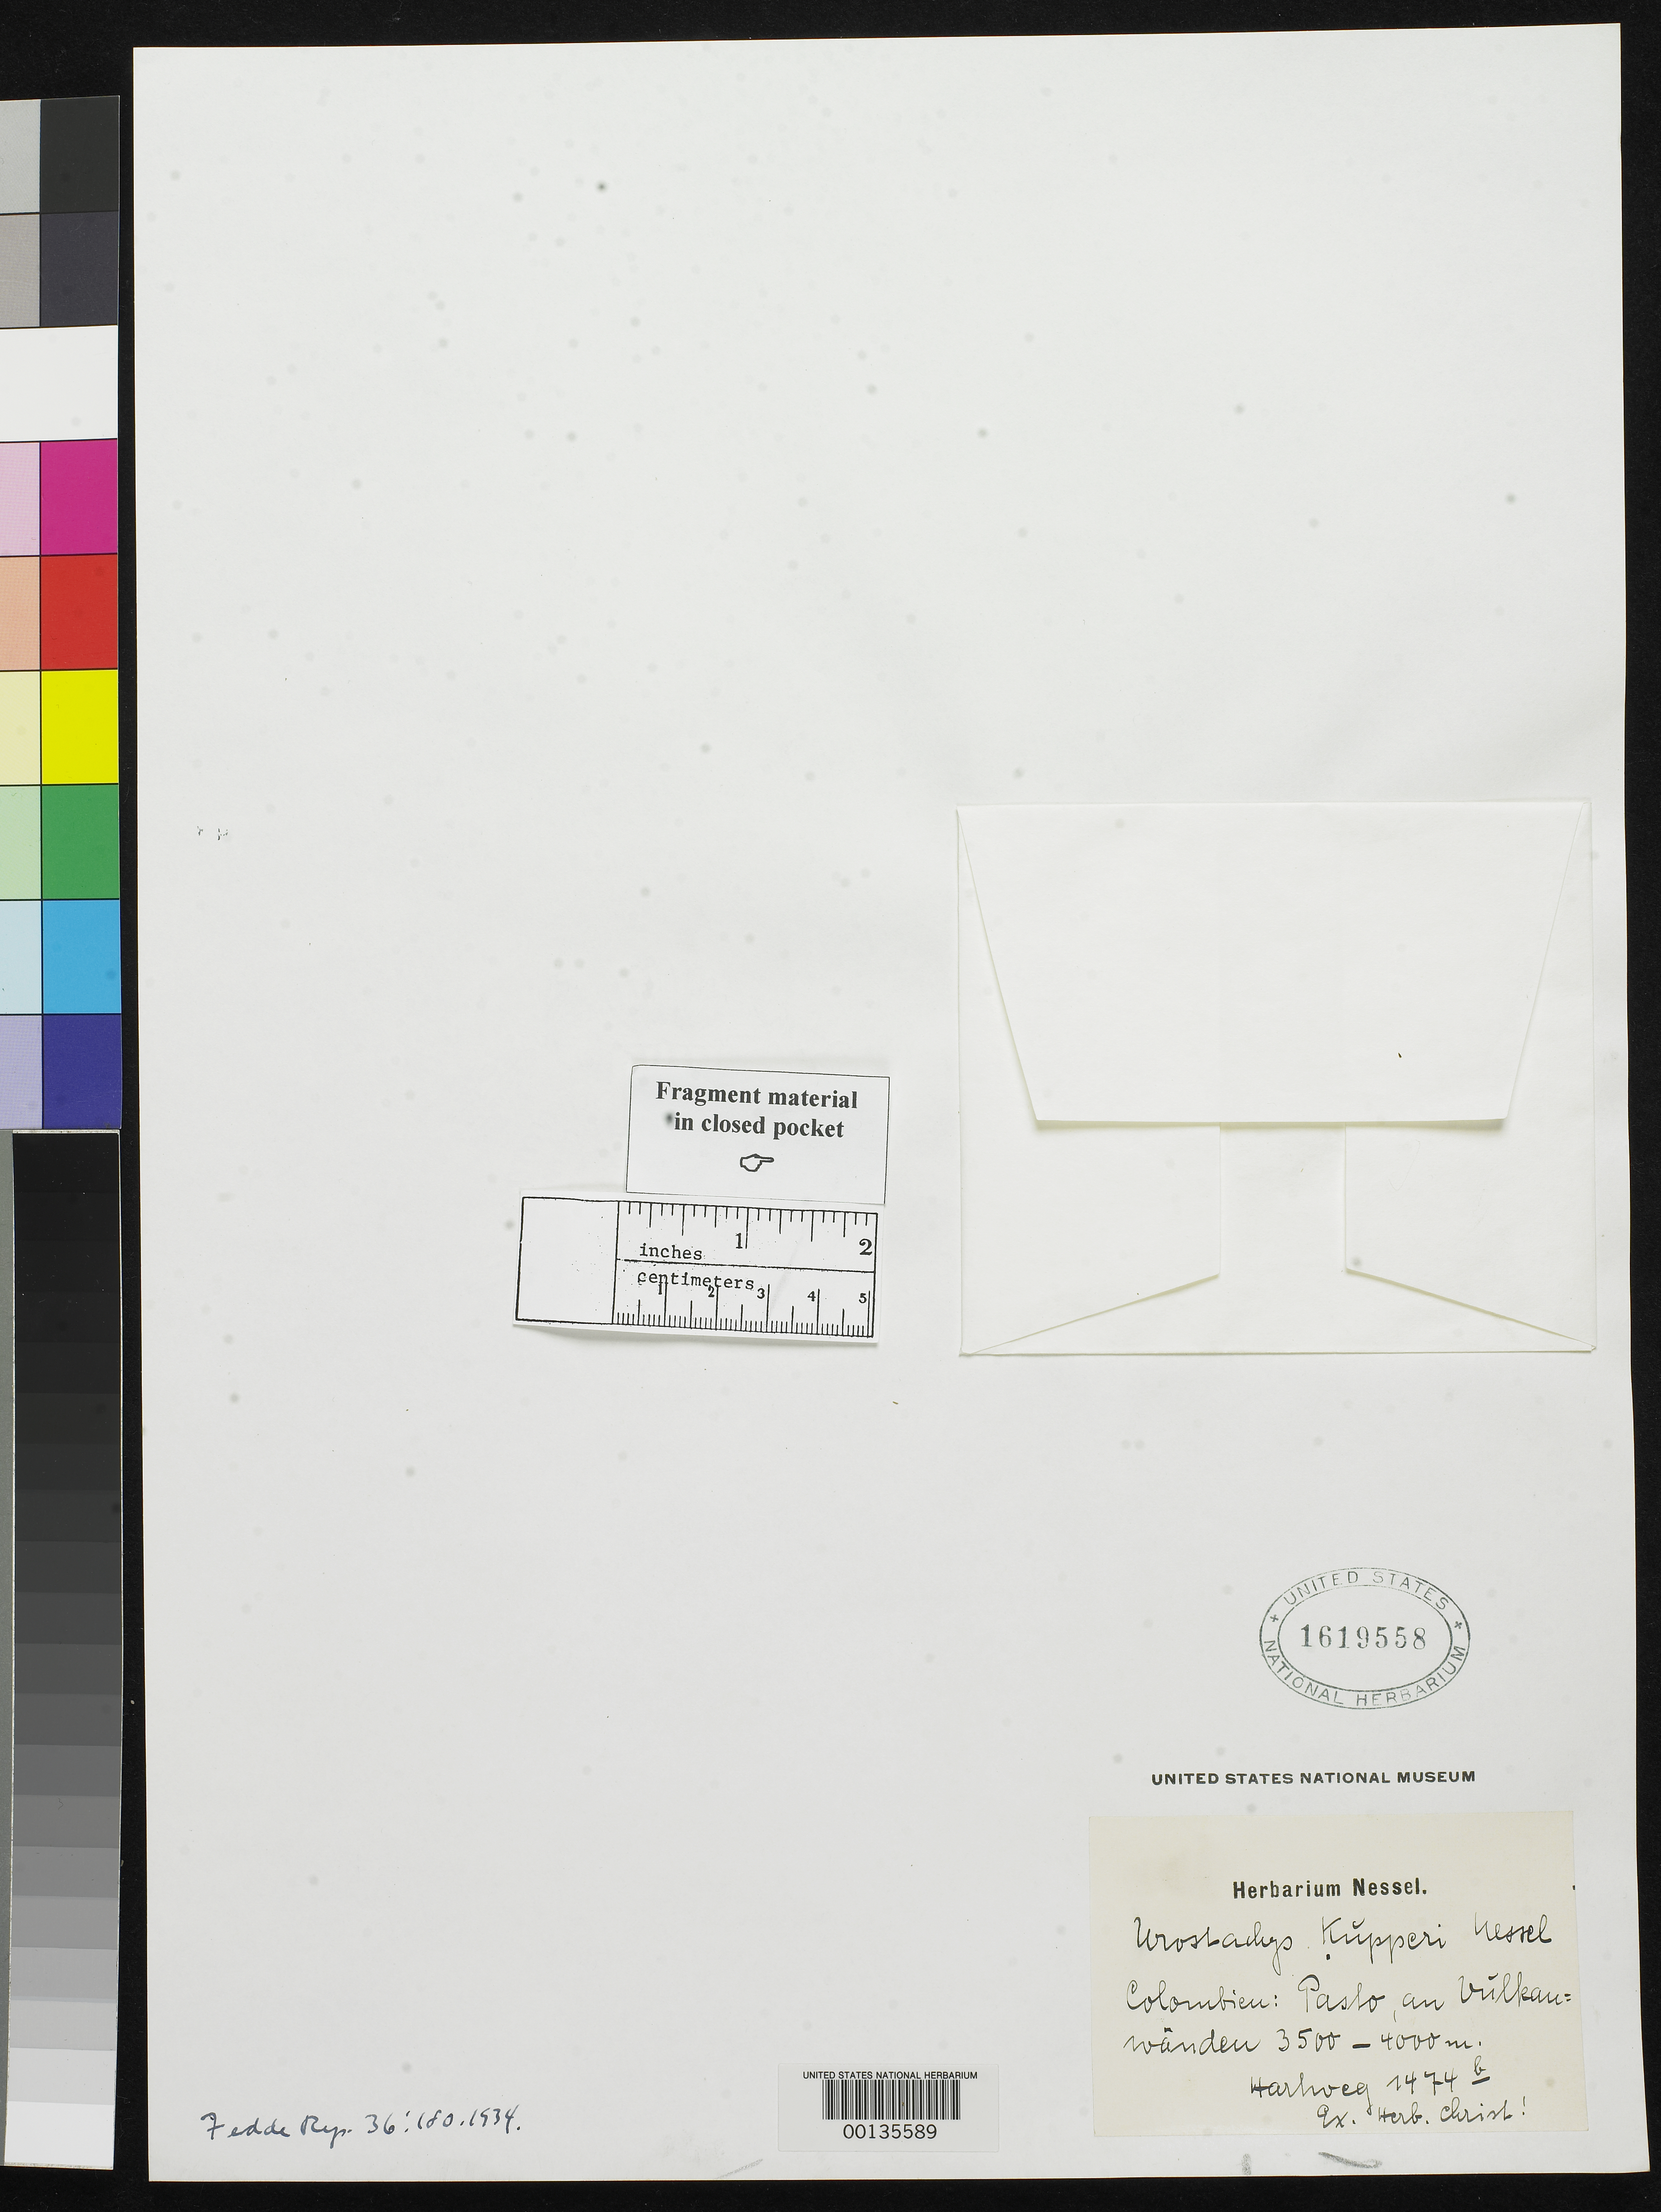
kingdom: Plantae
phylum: Tracheophyta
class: Lycopodiopsida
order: Lycopodiales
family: Lycopodiaceae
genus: Urostachys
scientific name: Urostachys kupperi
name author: Nessel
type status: Isotype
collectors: K. Hartweg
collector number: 1474b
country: Colombia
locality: Pasto.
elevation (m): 3500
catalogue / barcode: US 1619558